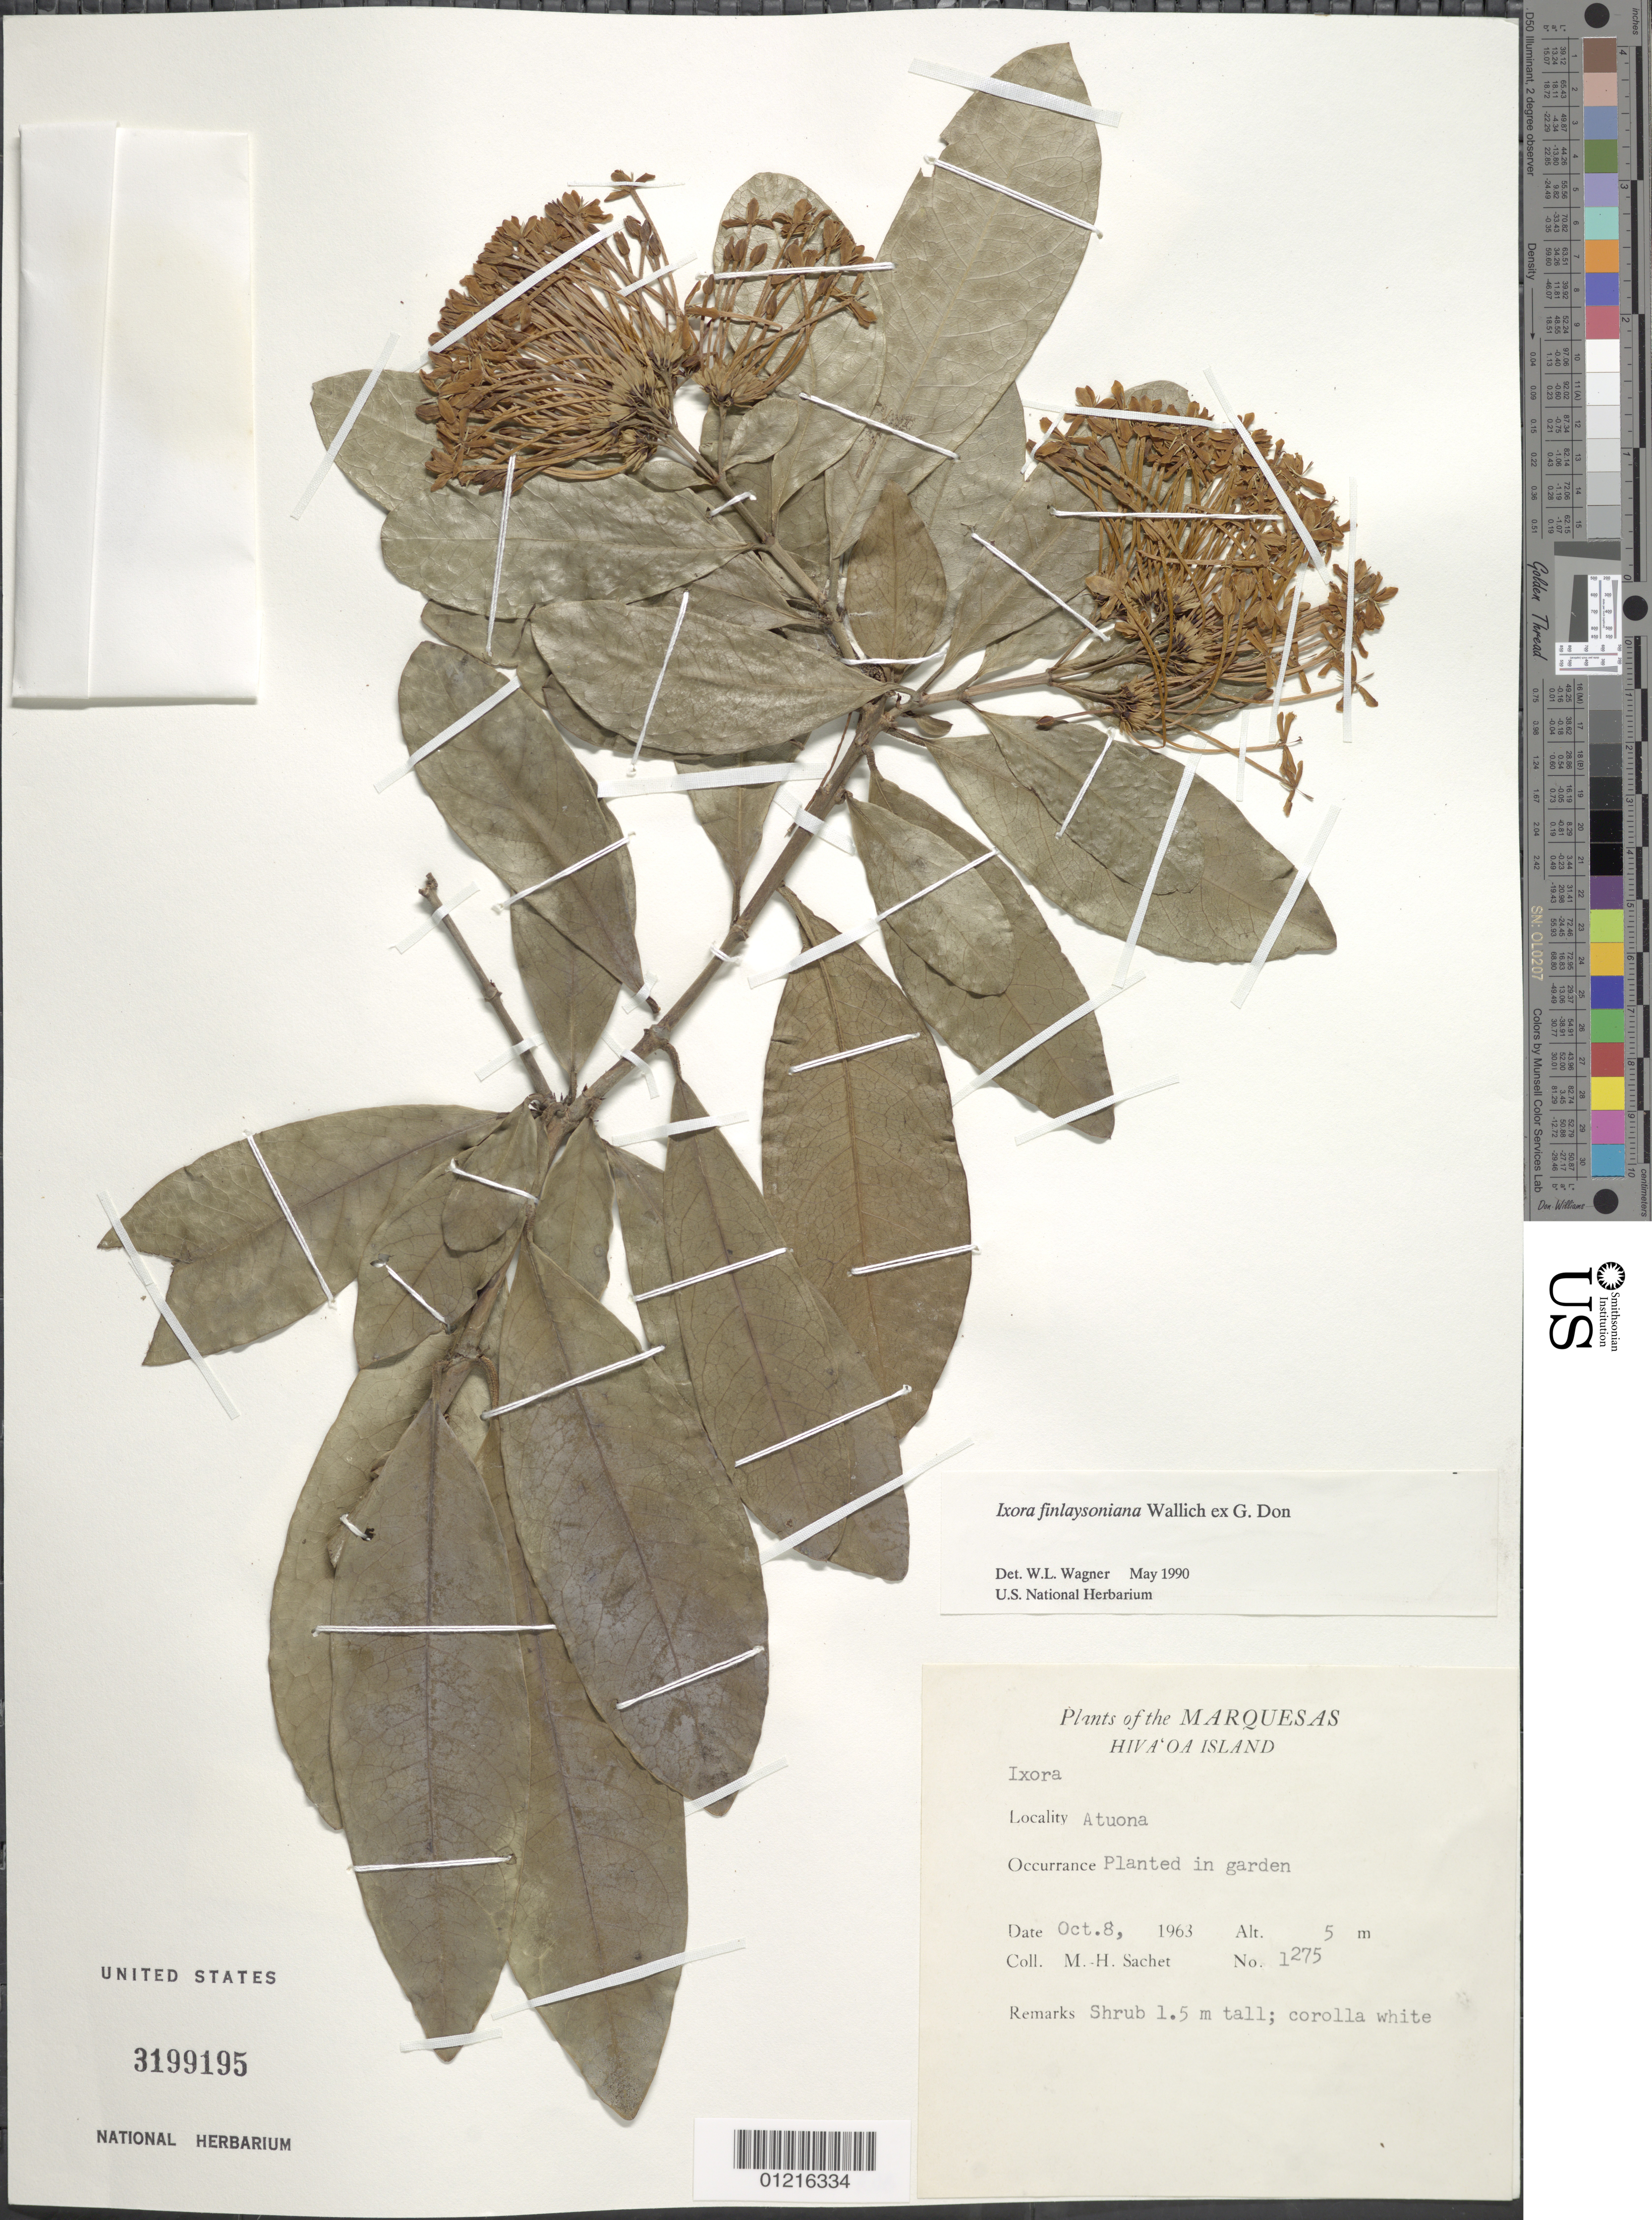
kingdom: Plantae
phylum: Tracheophyta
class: Magnoliopsida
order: Gentianales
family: Rubiaceae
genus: Ixora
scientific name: Ixora finlaysoniana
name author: Wall. ex G. Don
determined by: Wagner, W. L., (BOT), Smithsonian Institution - National Museum of Natural History (UNITED STATES)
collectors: M.-H. Sachet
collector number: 1275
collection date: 1963-10-08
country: French Polynesia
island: Hiva Oa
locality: Atuona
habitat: Planted in Garden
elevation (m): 5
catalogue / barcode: US 3199195